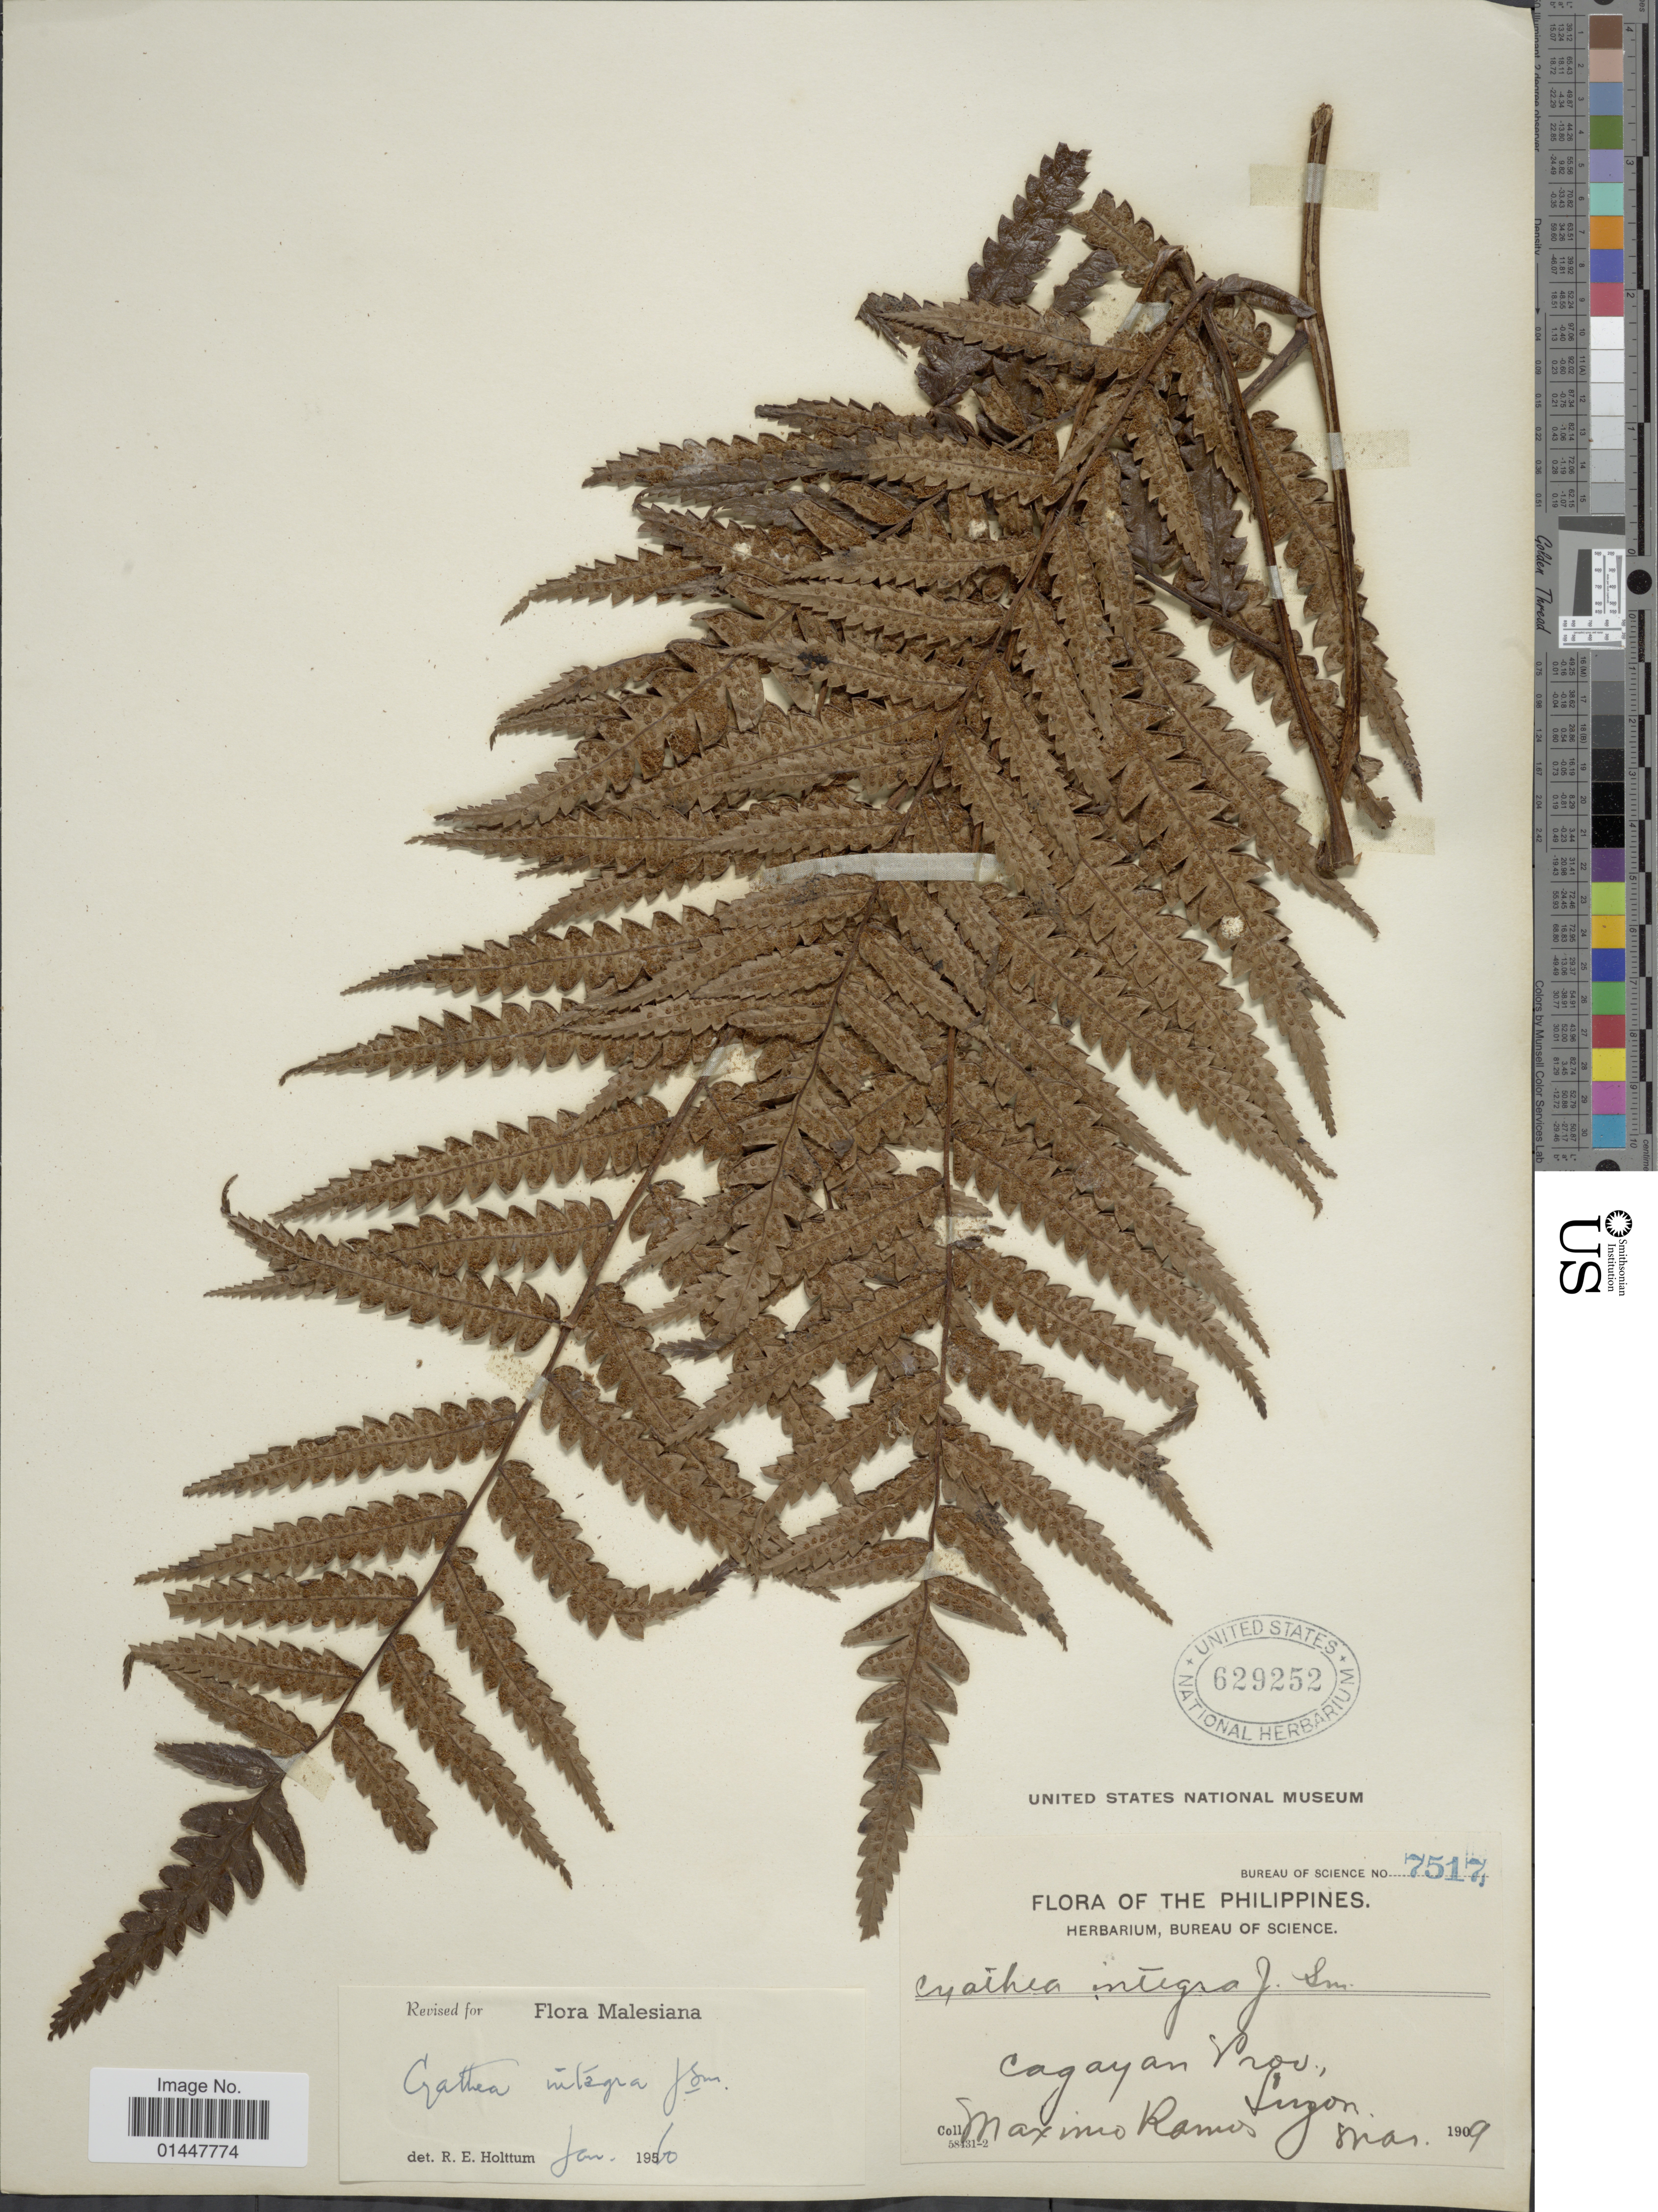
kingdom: Plantae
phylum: Tracheophyta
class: Polypodiopsida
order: Cyatheales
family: Cyatheaceae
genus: Sphaeropteris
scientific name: Sphaeropteris integra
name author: (J. Sm.) R.M. Tryon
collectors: M. Ramos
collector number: Bureau of Science 7517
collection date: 1909-03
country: Philippines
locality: Cagayan Prov., Luzon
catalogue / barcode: US 629252